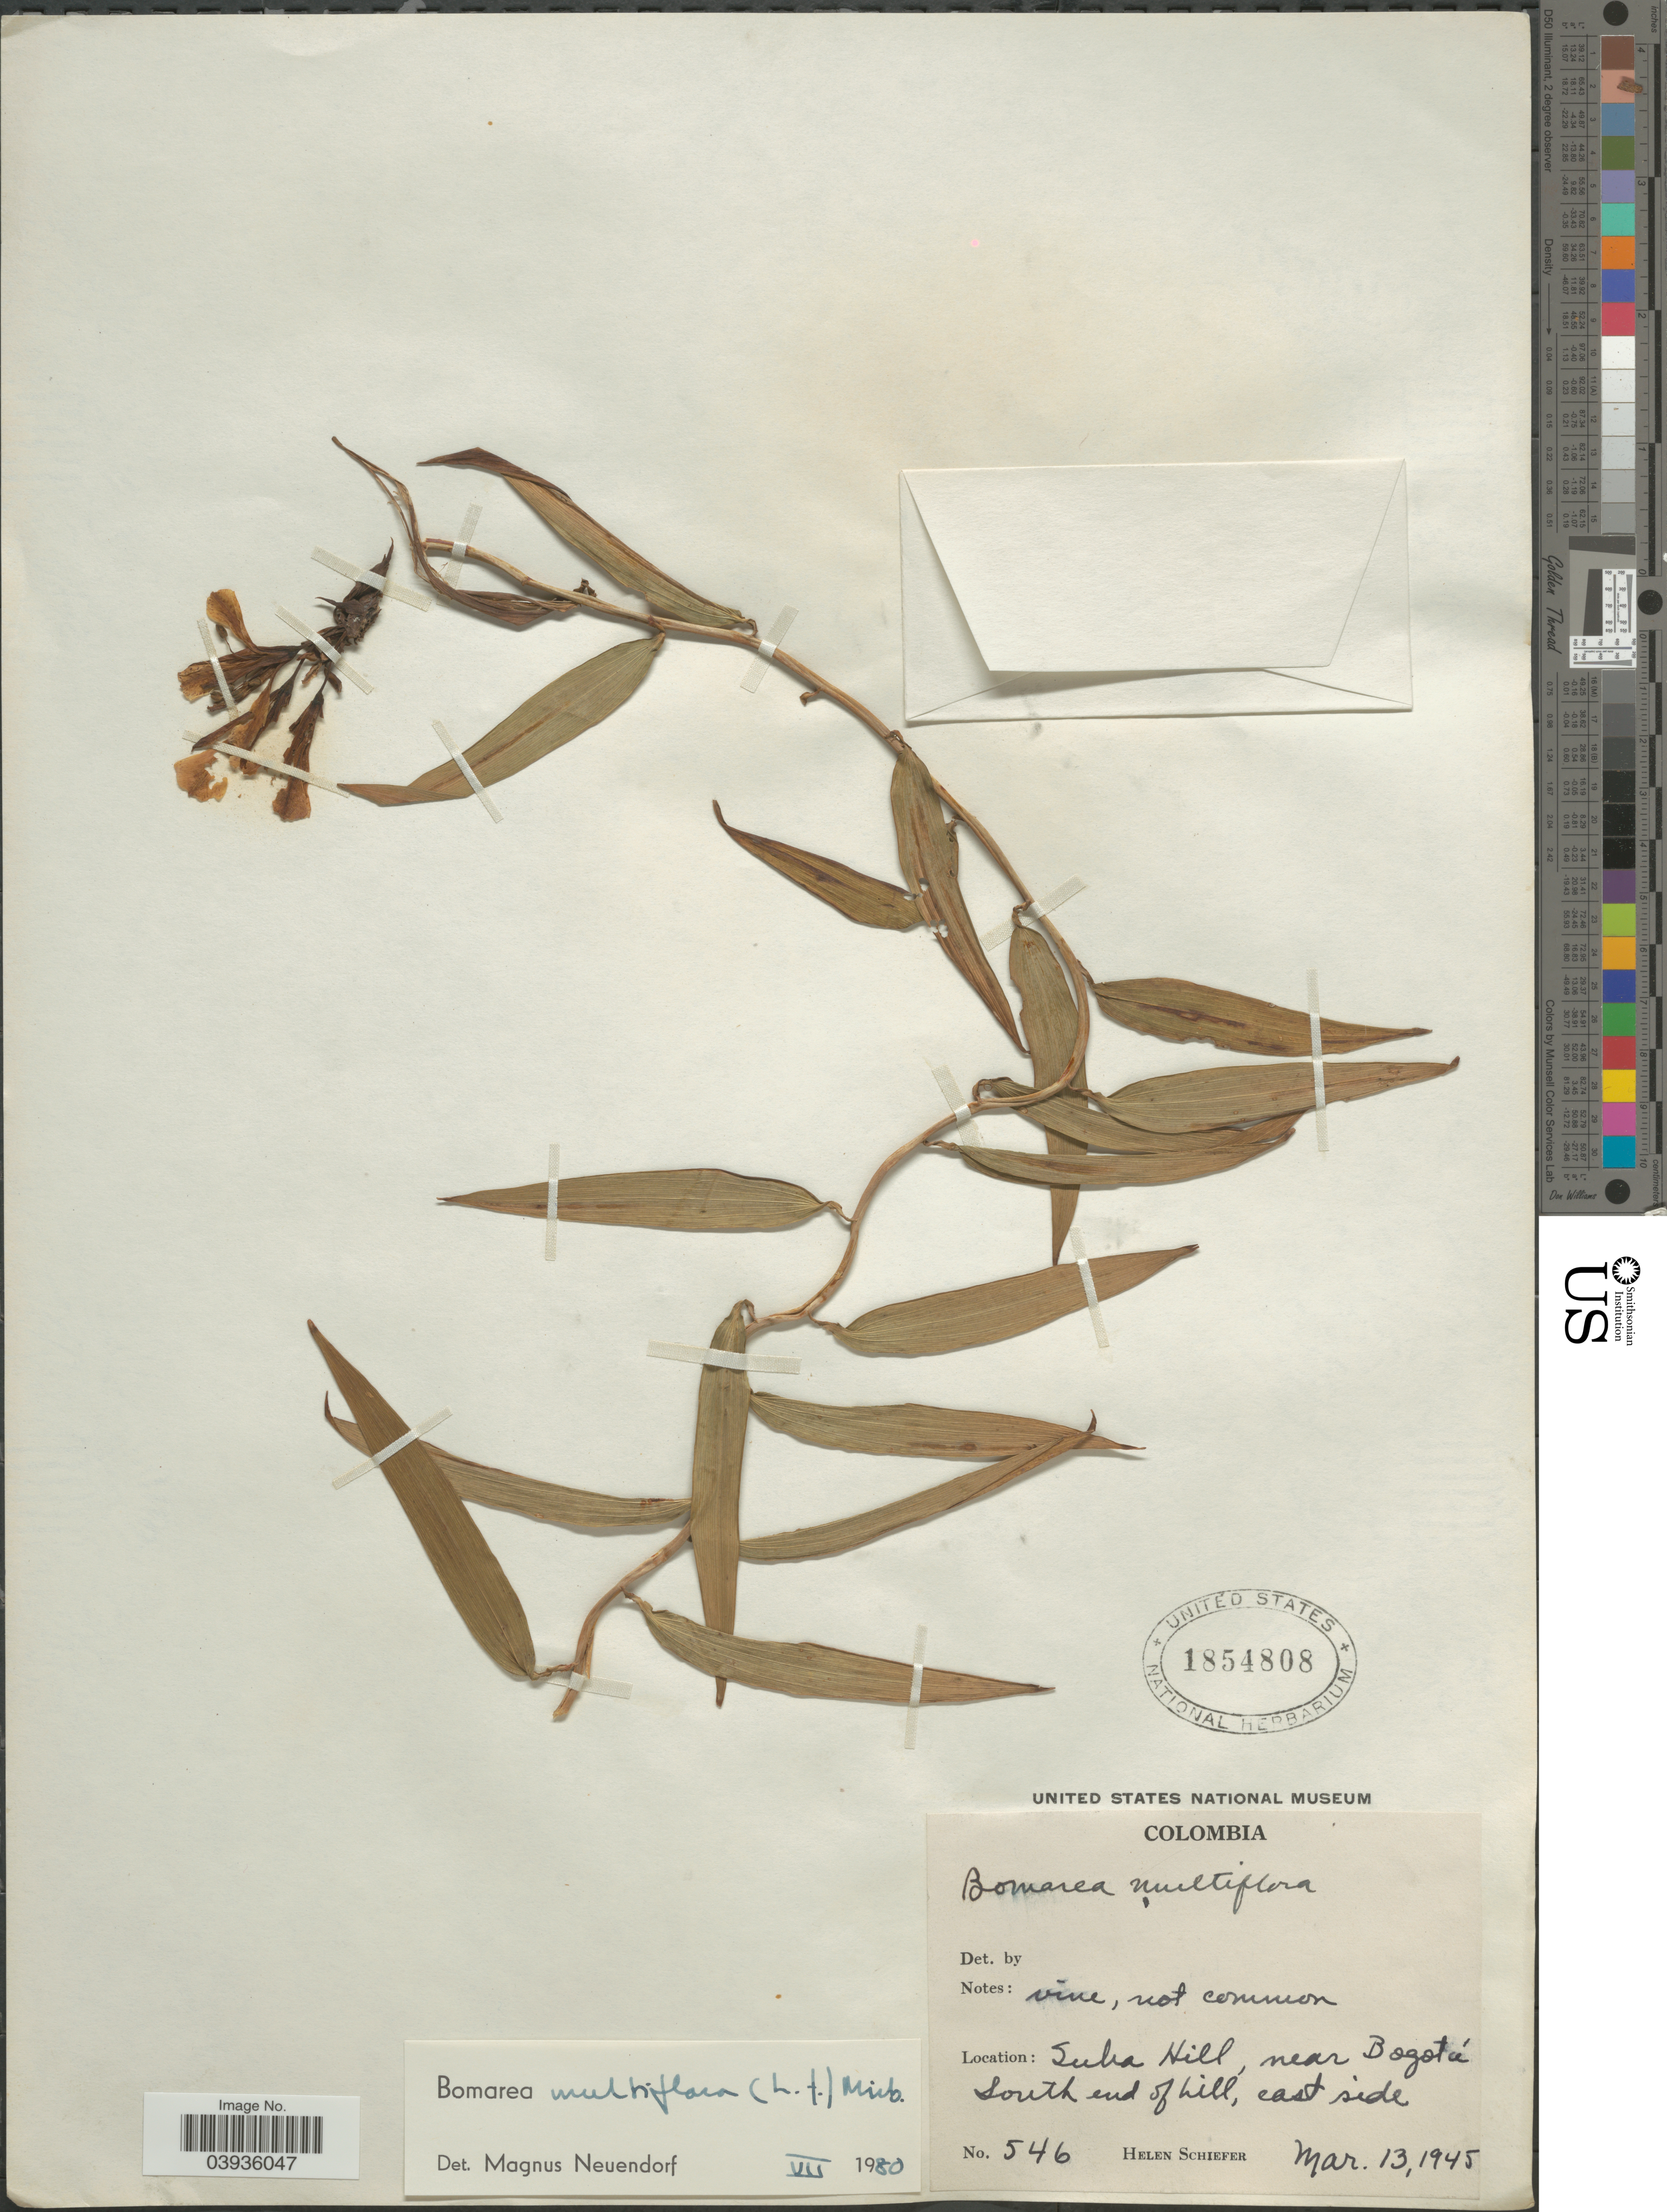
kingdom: Plantae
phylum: Tracheophyta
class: Liliopsida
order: Liliales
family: Alstroemeriaceae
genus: Bomarea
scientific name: Bomarea multiflora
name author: (L. f.) Mirb.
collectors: H. Schiefer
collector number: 546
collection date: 1945-03-13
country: Colombia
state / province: Bogota D.C.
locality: Suba Hill, near Bogotá south end of hill, east side.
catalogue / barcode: US 1854808